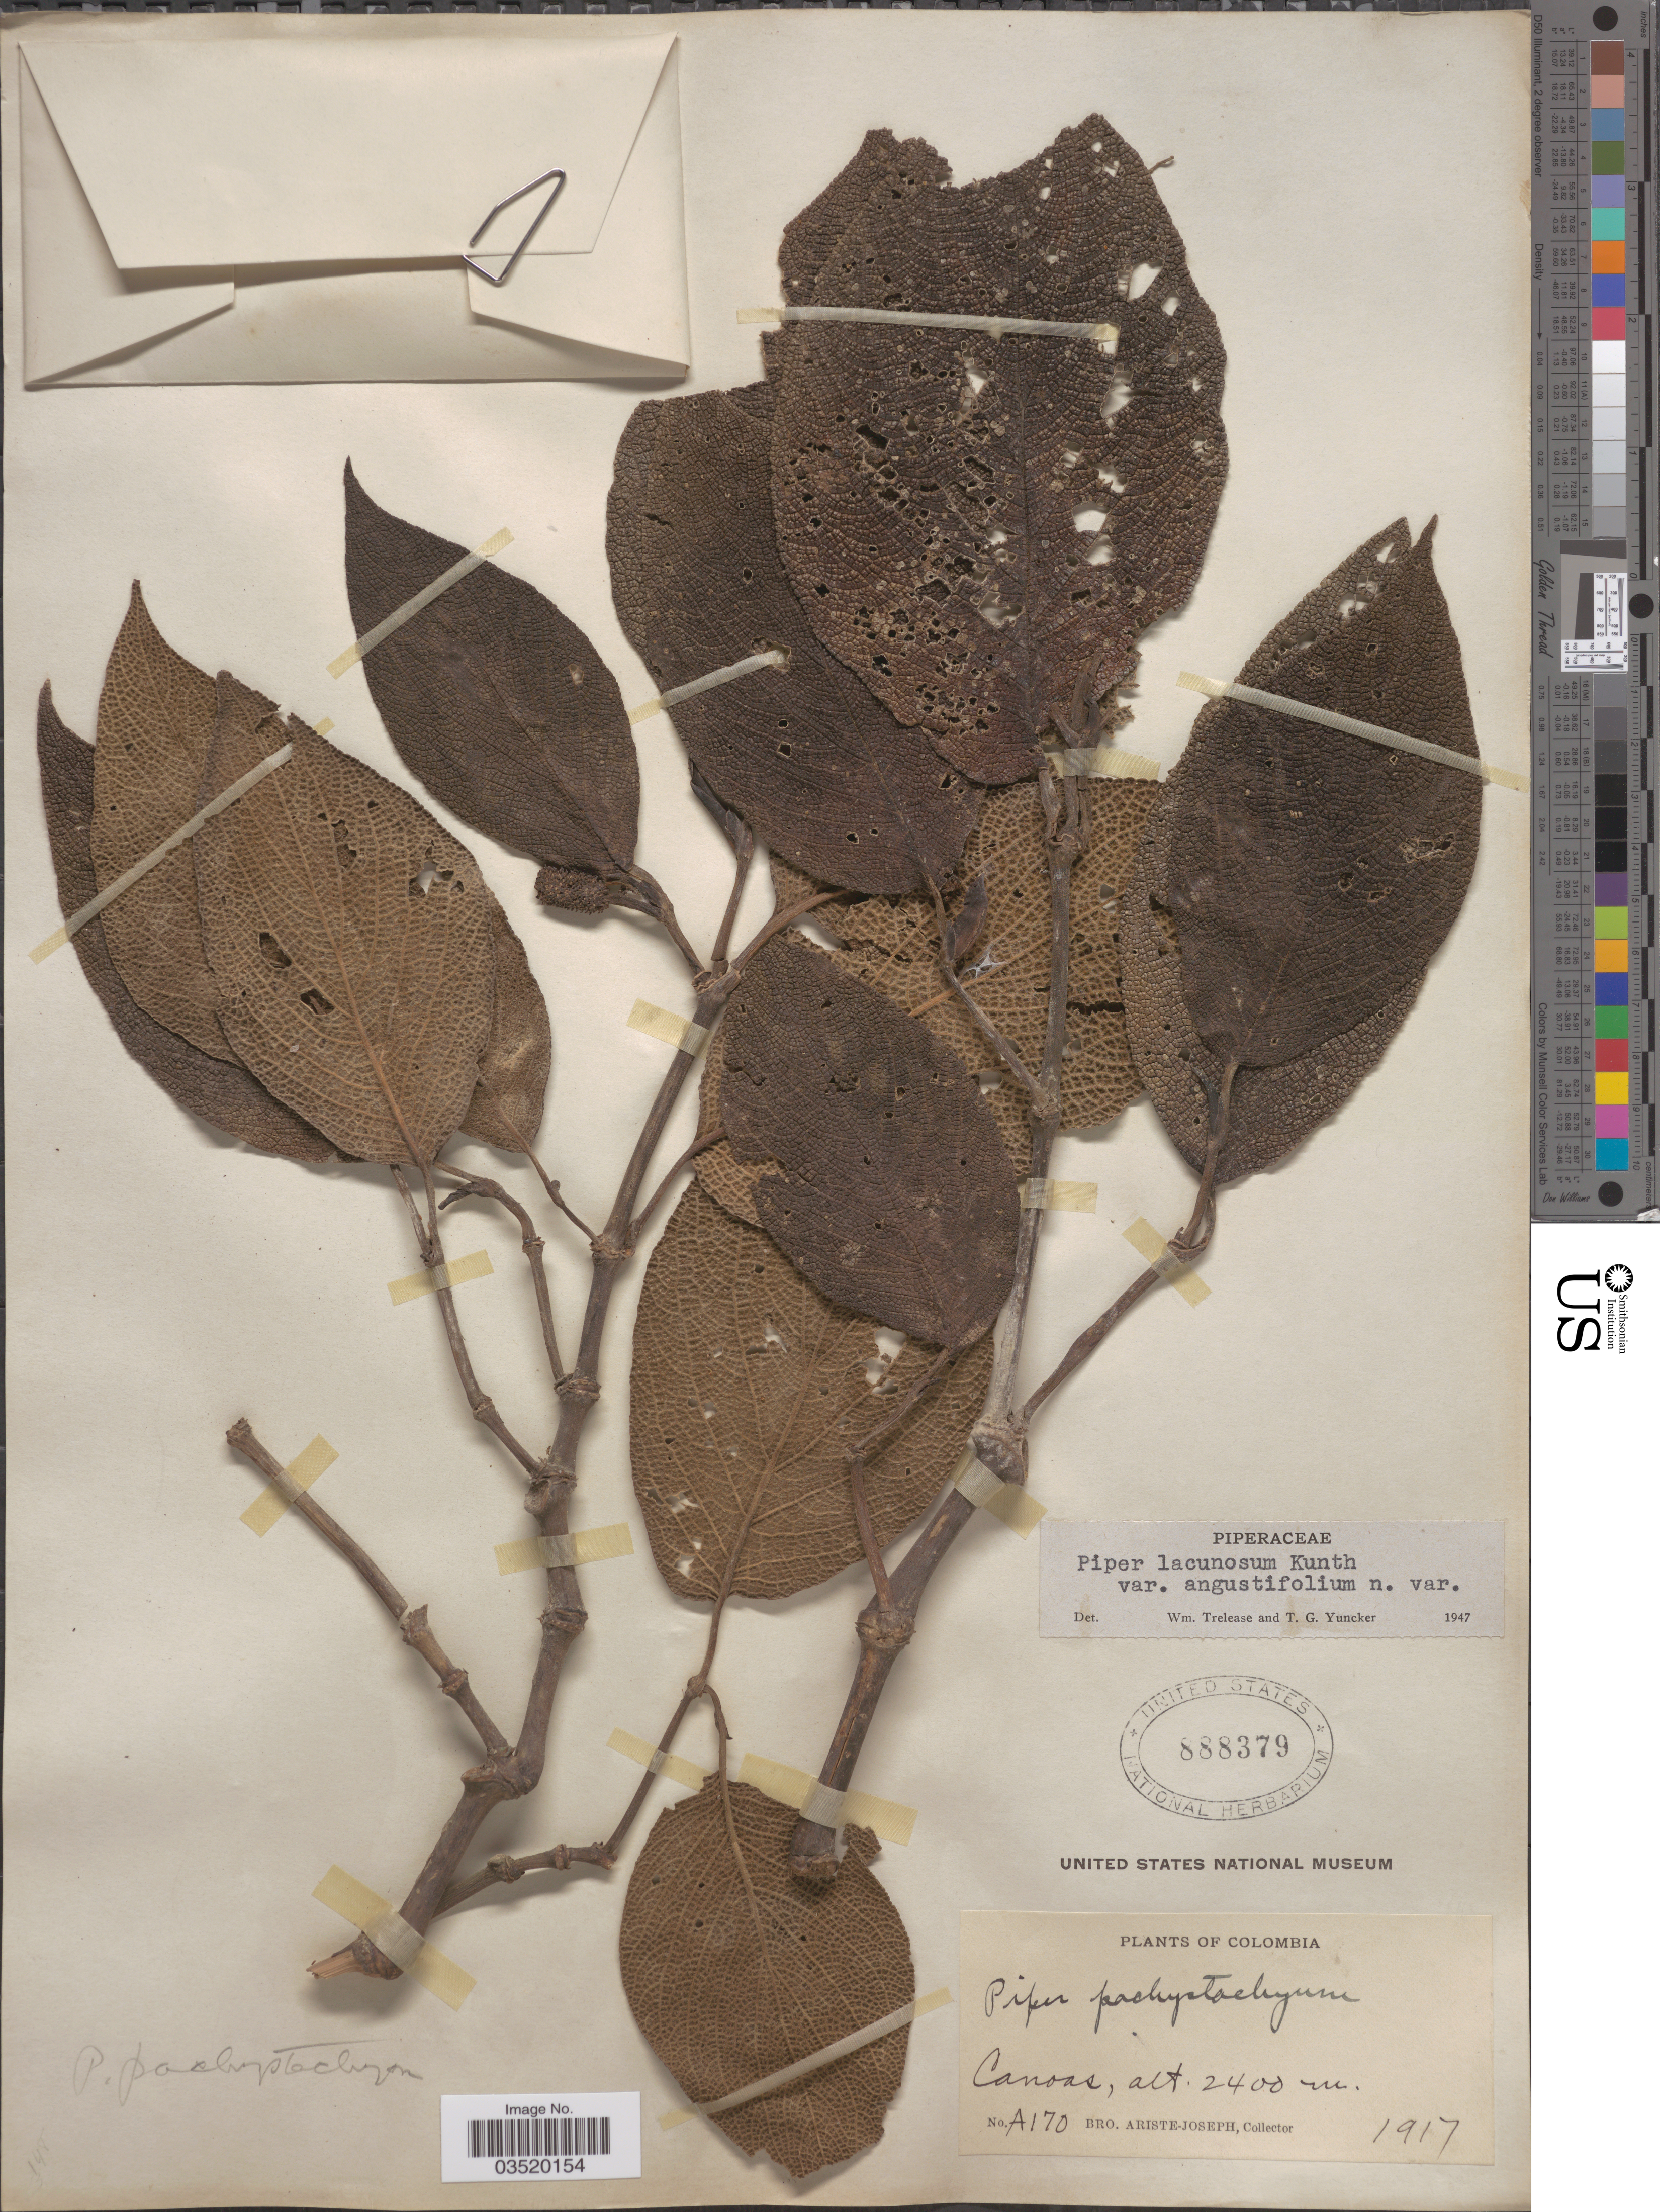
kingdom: Plantae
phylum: Tracheophyta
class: Magnoliopsida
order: Piperales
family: Piperaceae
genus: Piper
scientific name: Piper lacunosum var. angustifolium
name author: Trel. & Yunck.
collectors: Bro. Ariste-Joseph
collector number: A170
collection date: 1917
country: Colombia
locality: Canoas.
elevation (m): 2400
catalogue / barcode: US 888379